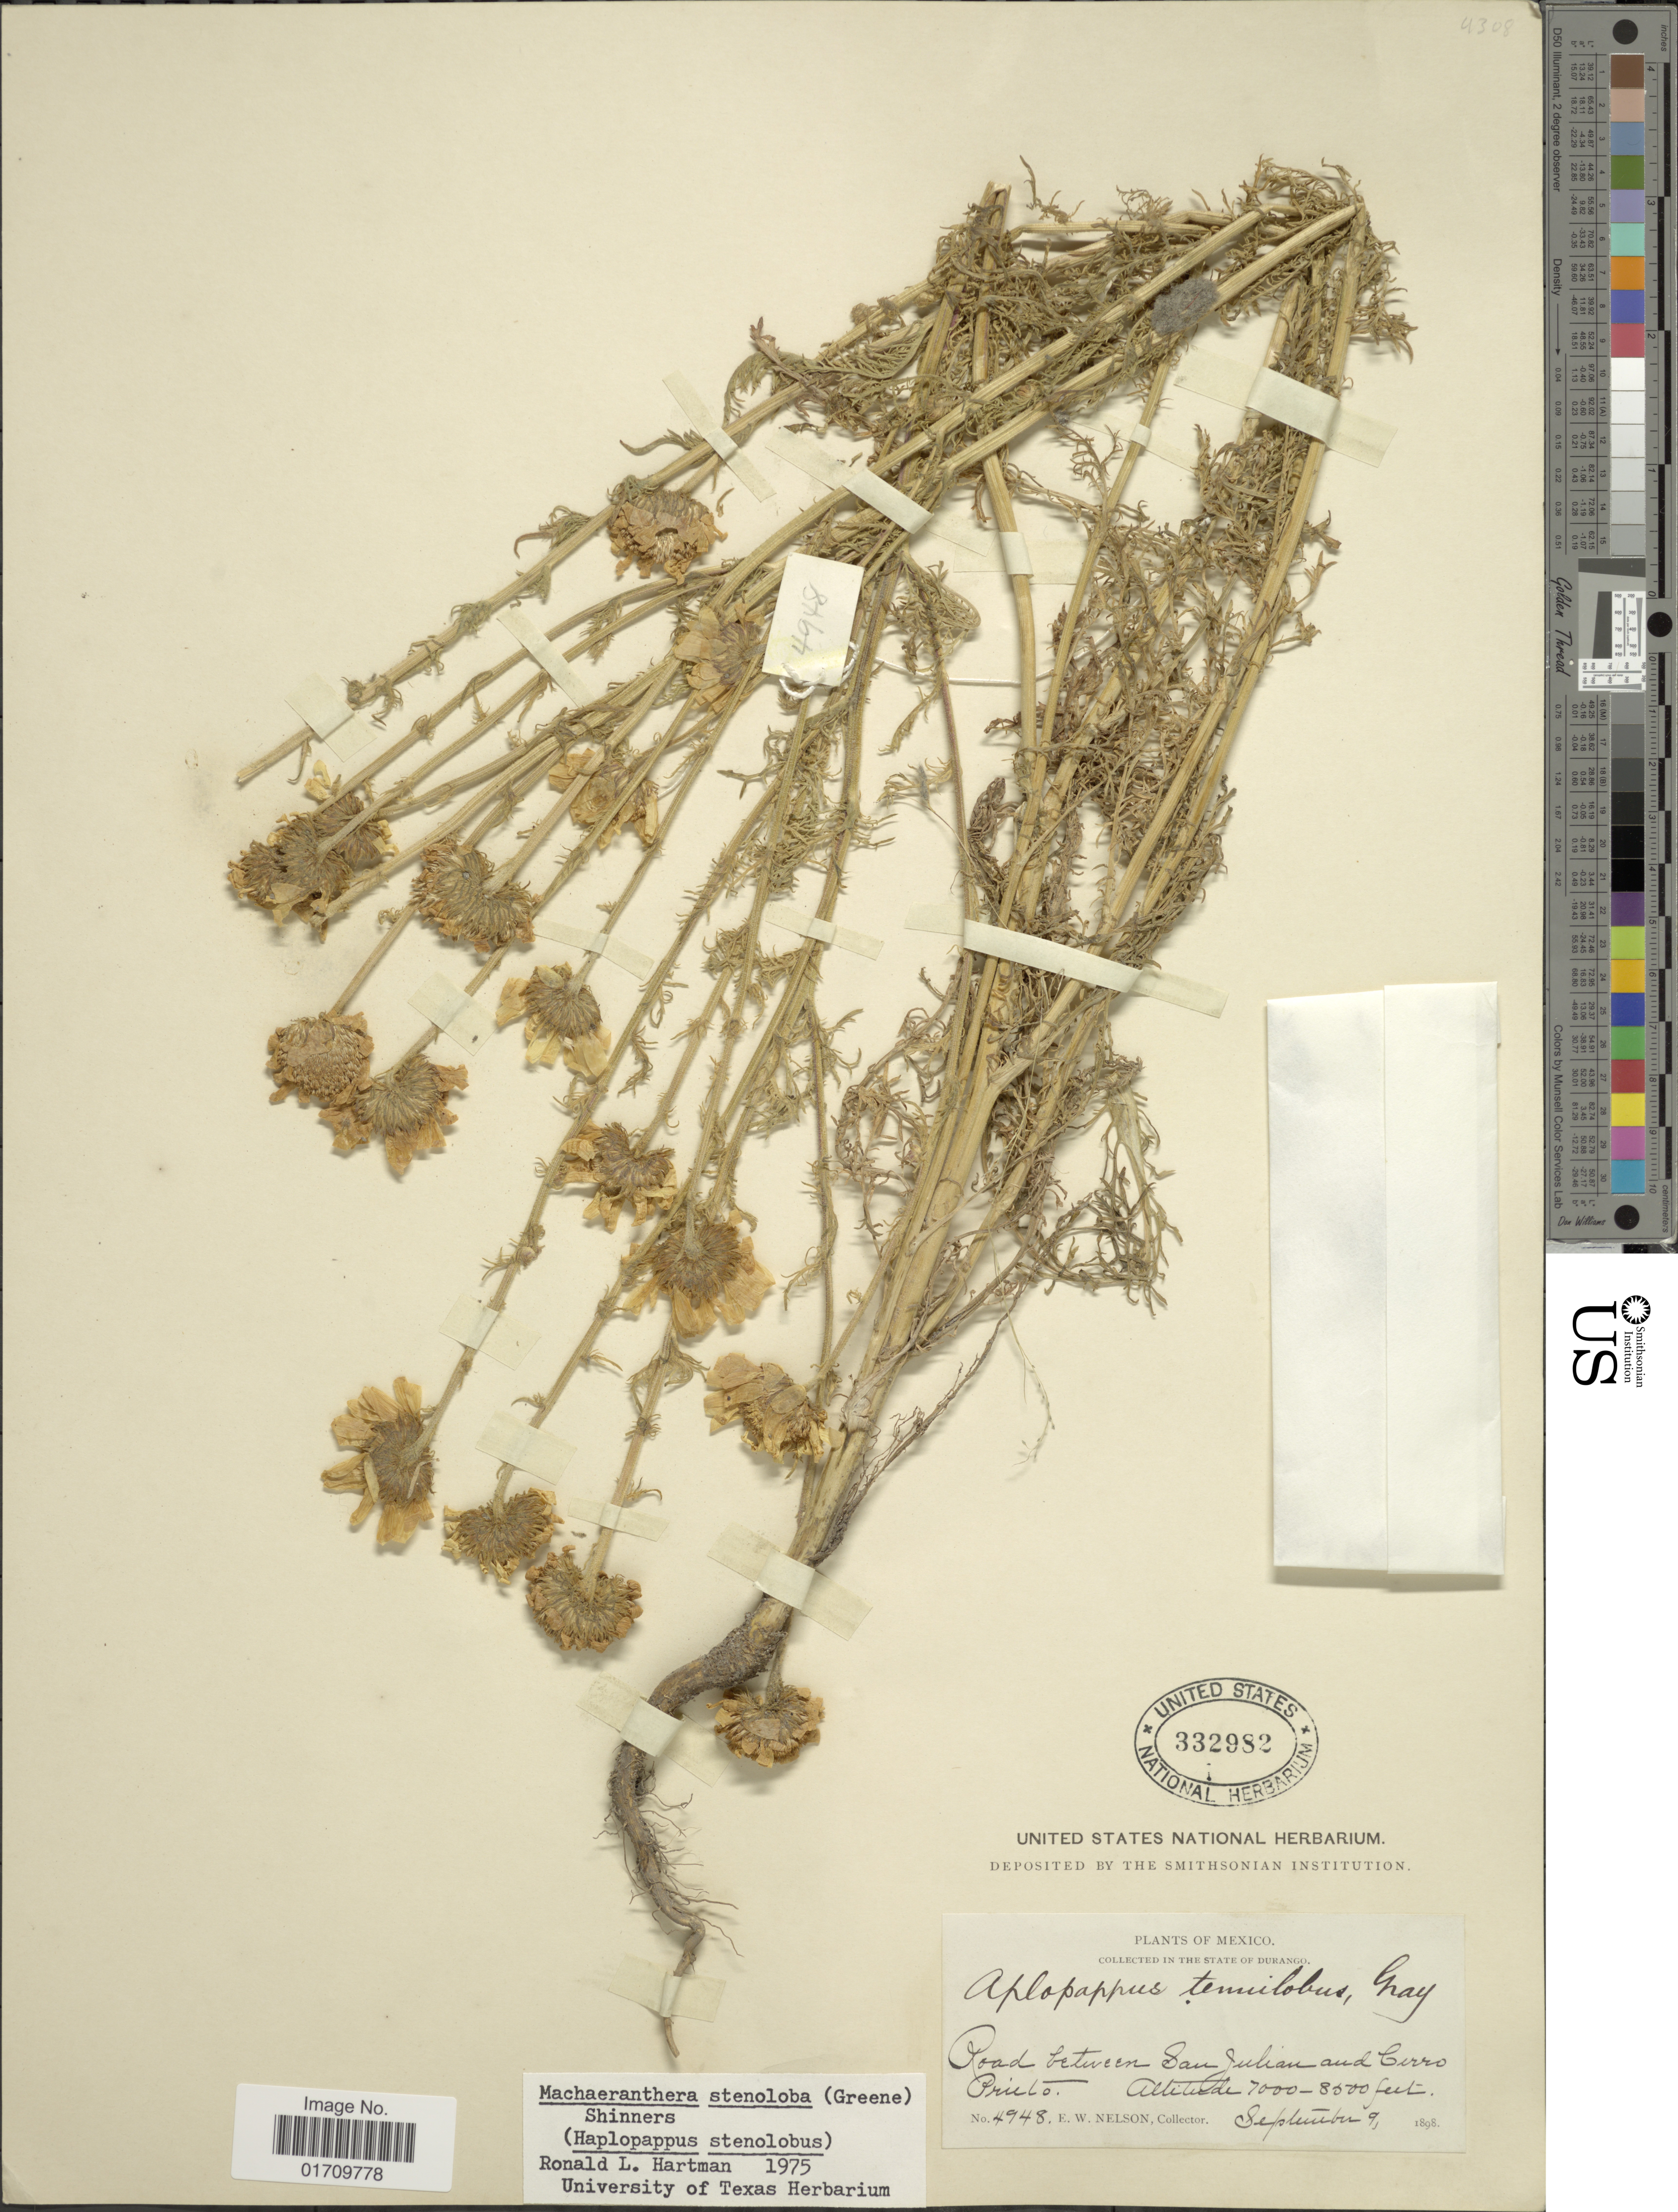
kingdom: Plantae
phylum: Tracheophyta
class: Magnoliopsida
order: Asterales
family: Asteraceae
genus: Machaeranthera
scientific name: Machaeranthera stenoloba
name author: (Greene) Shinners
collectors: E. W. Nelson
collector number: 4948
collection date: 1898-09-09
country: Mexico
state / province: Durango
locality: Road between San Julian and Cerro Prieto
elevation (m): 2134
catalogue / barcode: US 332982